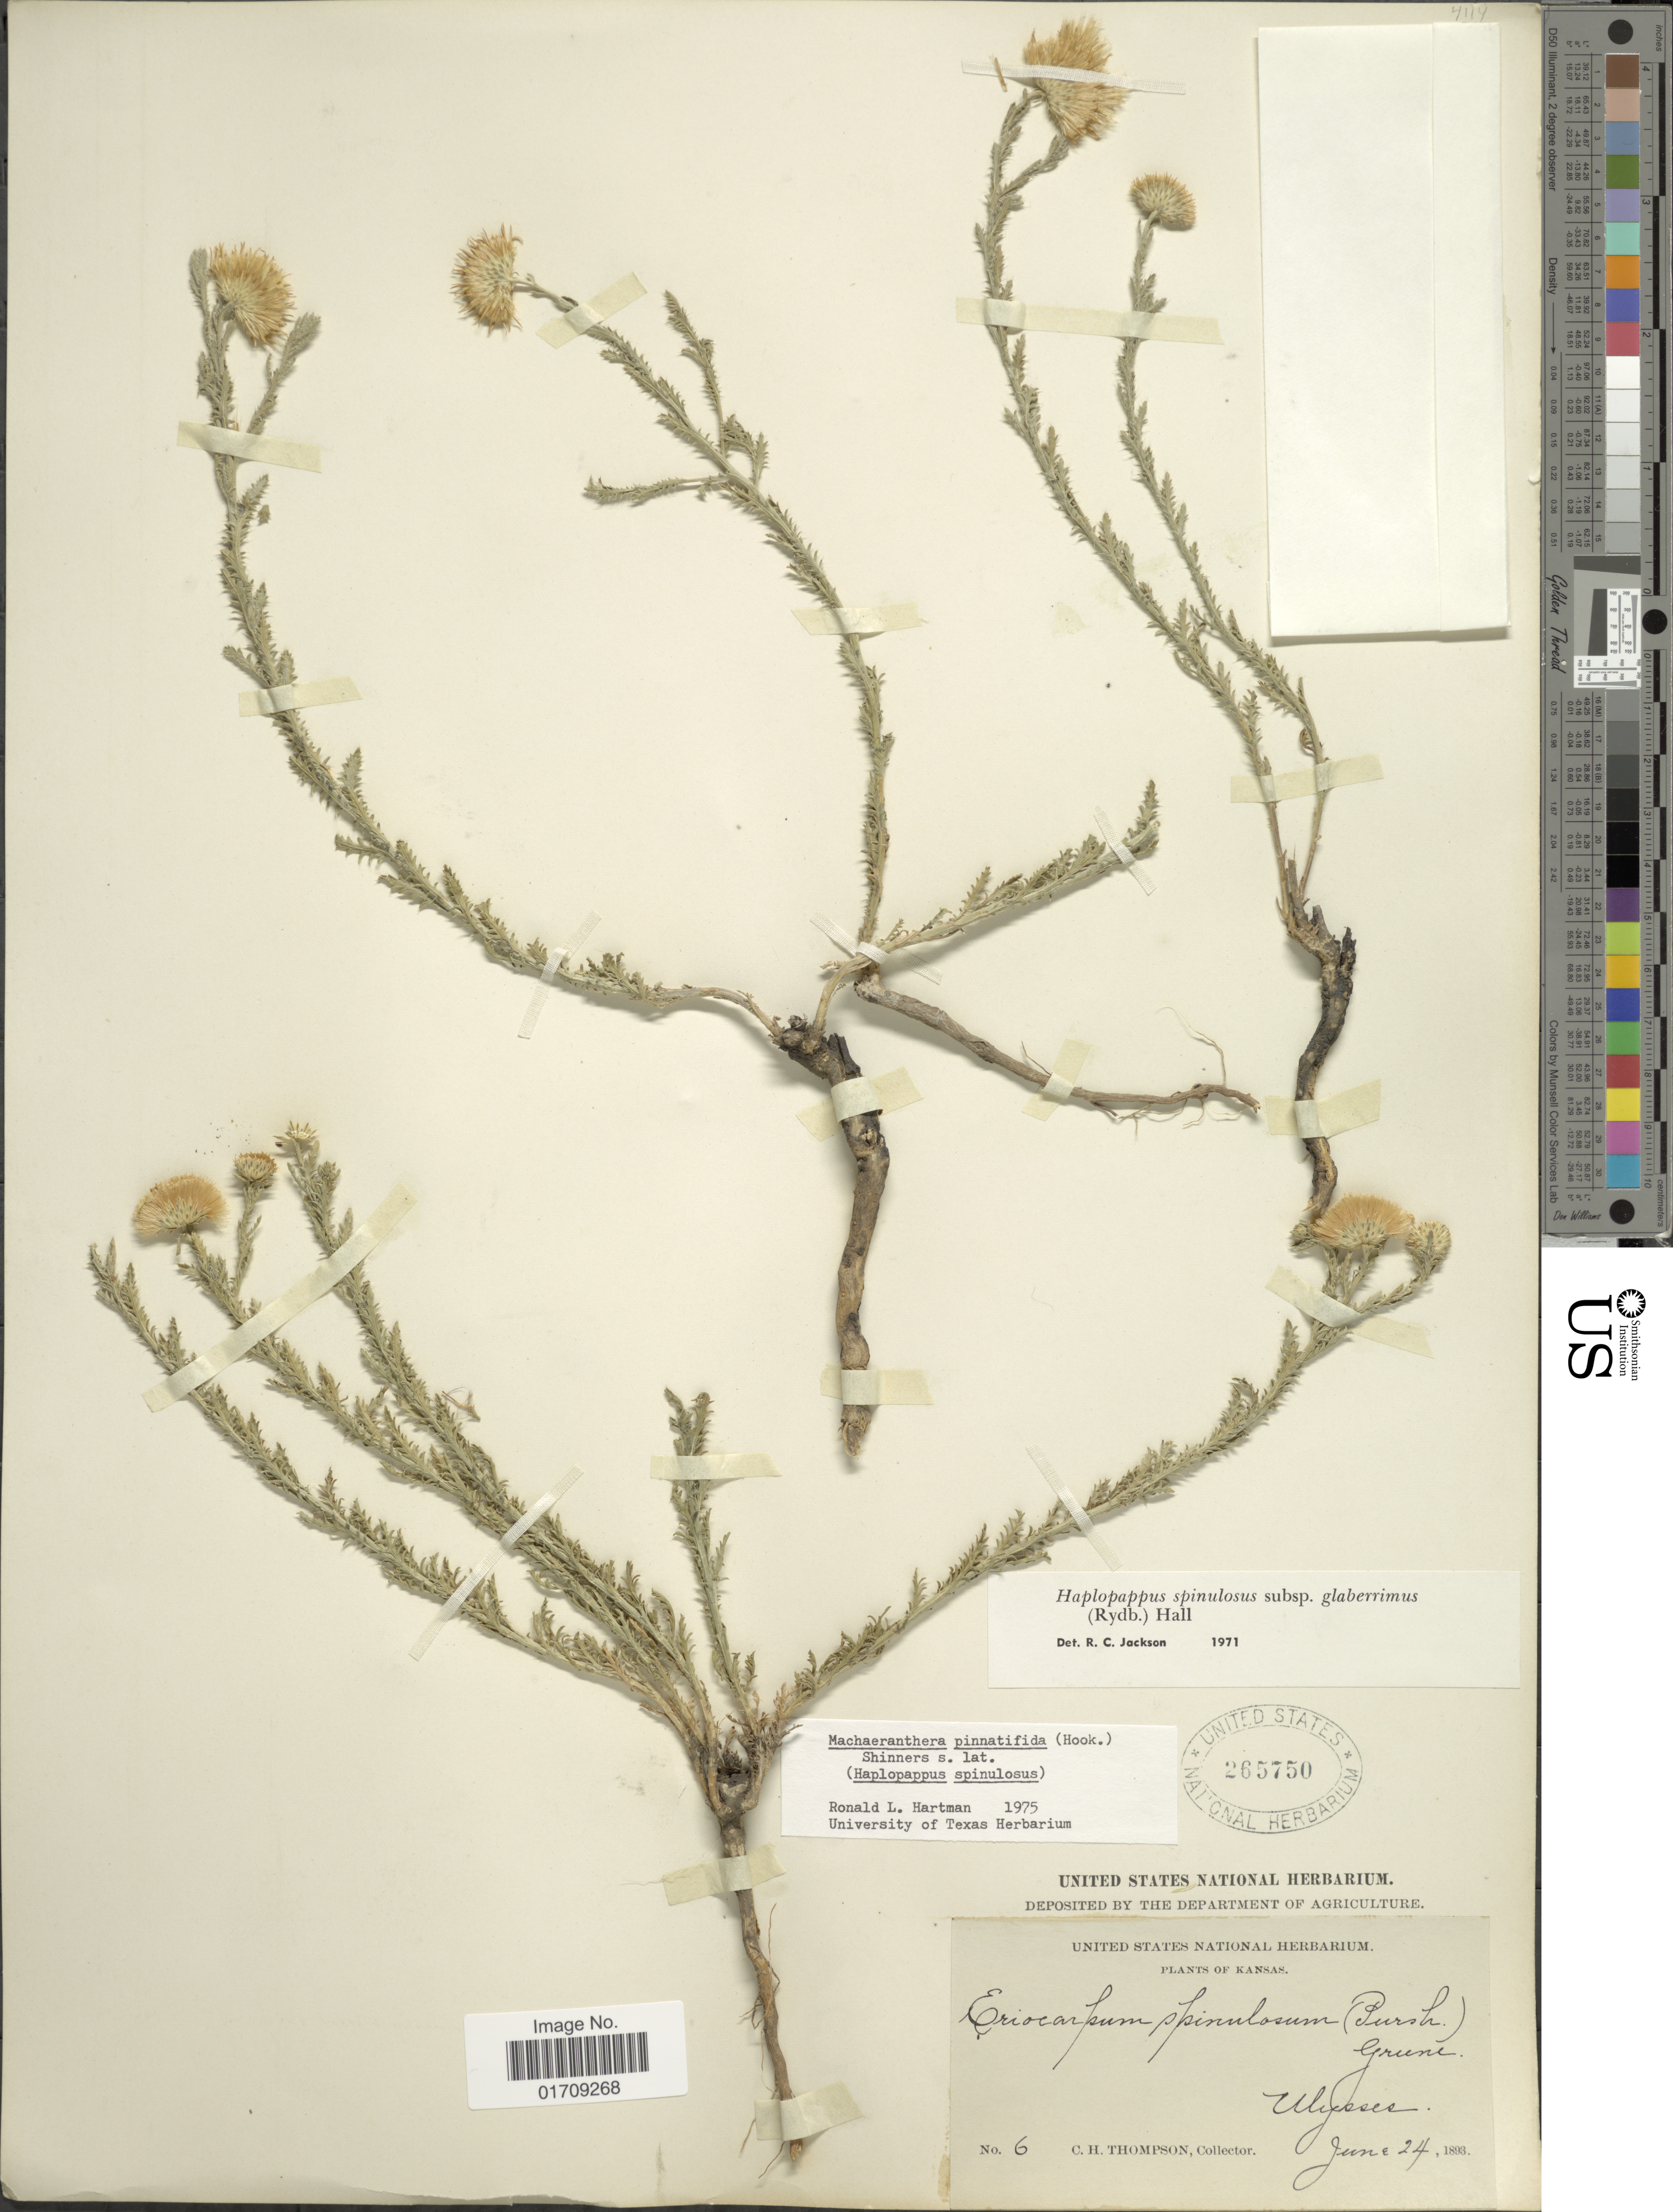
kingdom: Plantae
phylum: Tracheophyta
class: Magnoliopsida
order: Asterales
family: Asteraceae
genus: Machaeranthera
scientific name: Machaeranthera pinnatifida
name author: (Hook.) Shinners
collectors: C. H. Thompson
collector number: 6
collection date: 1893-06-24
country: United States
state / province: Kansas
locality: Ulysses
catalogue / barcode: US 265750